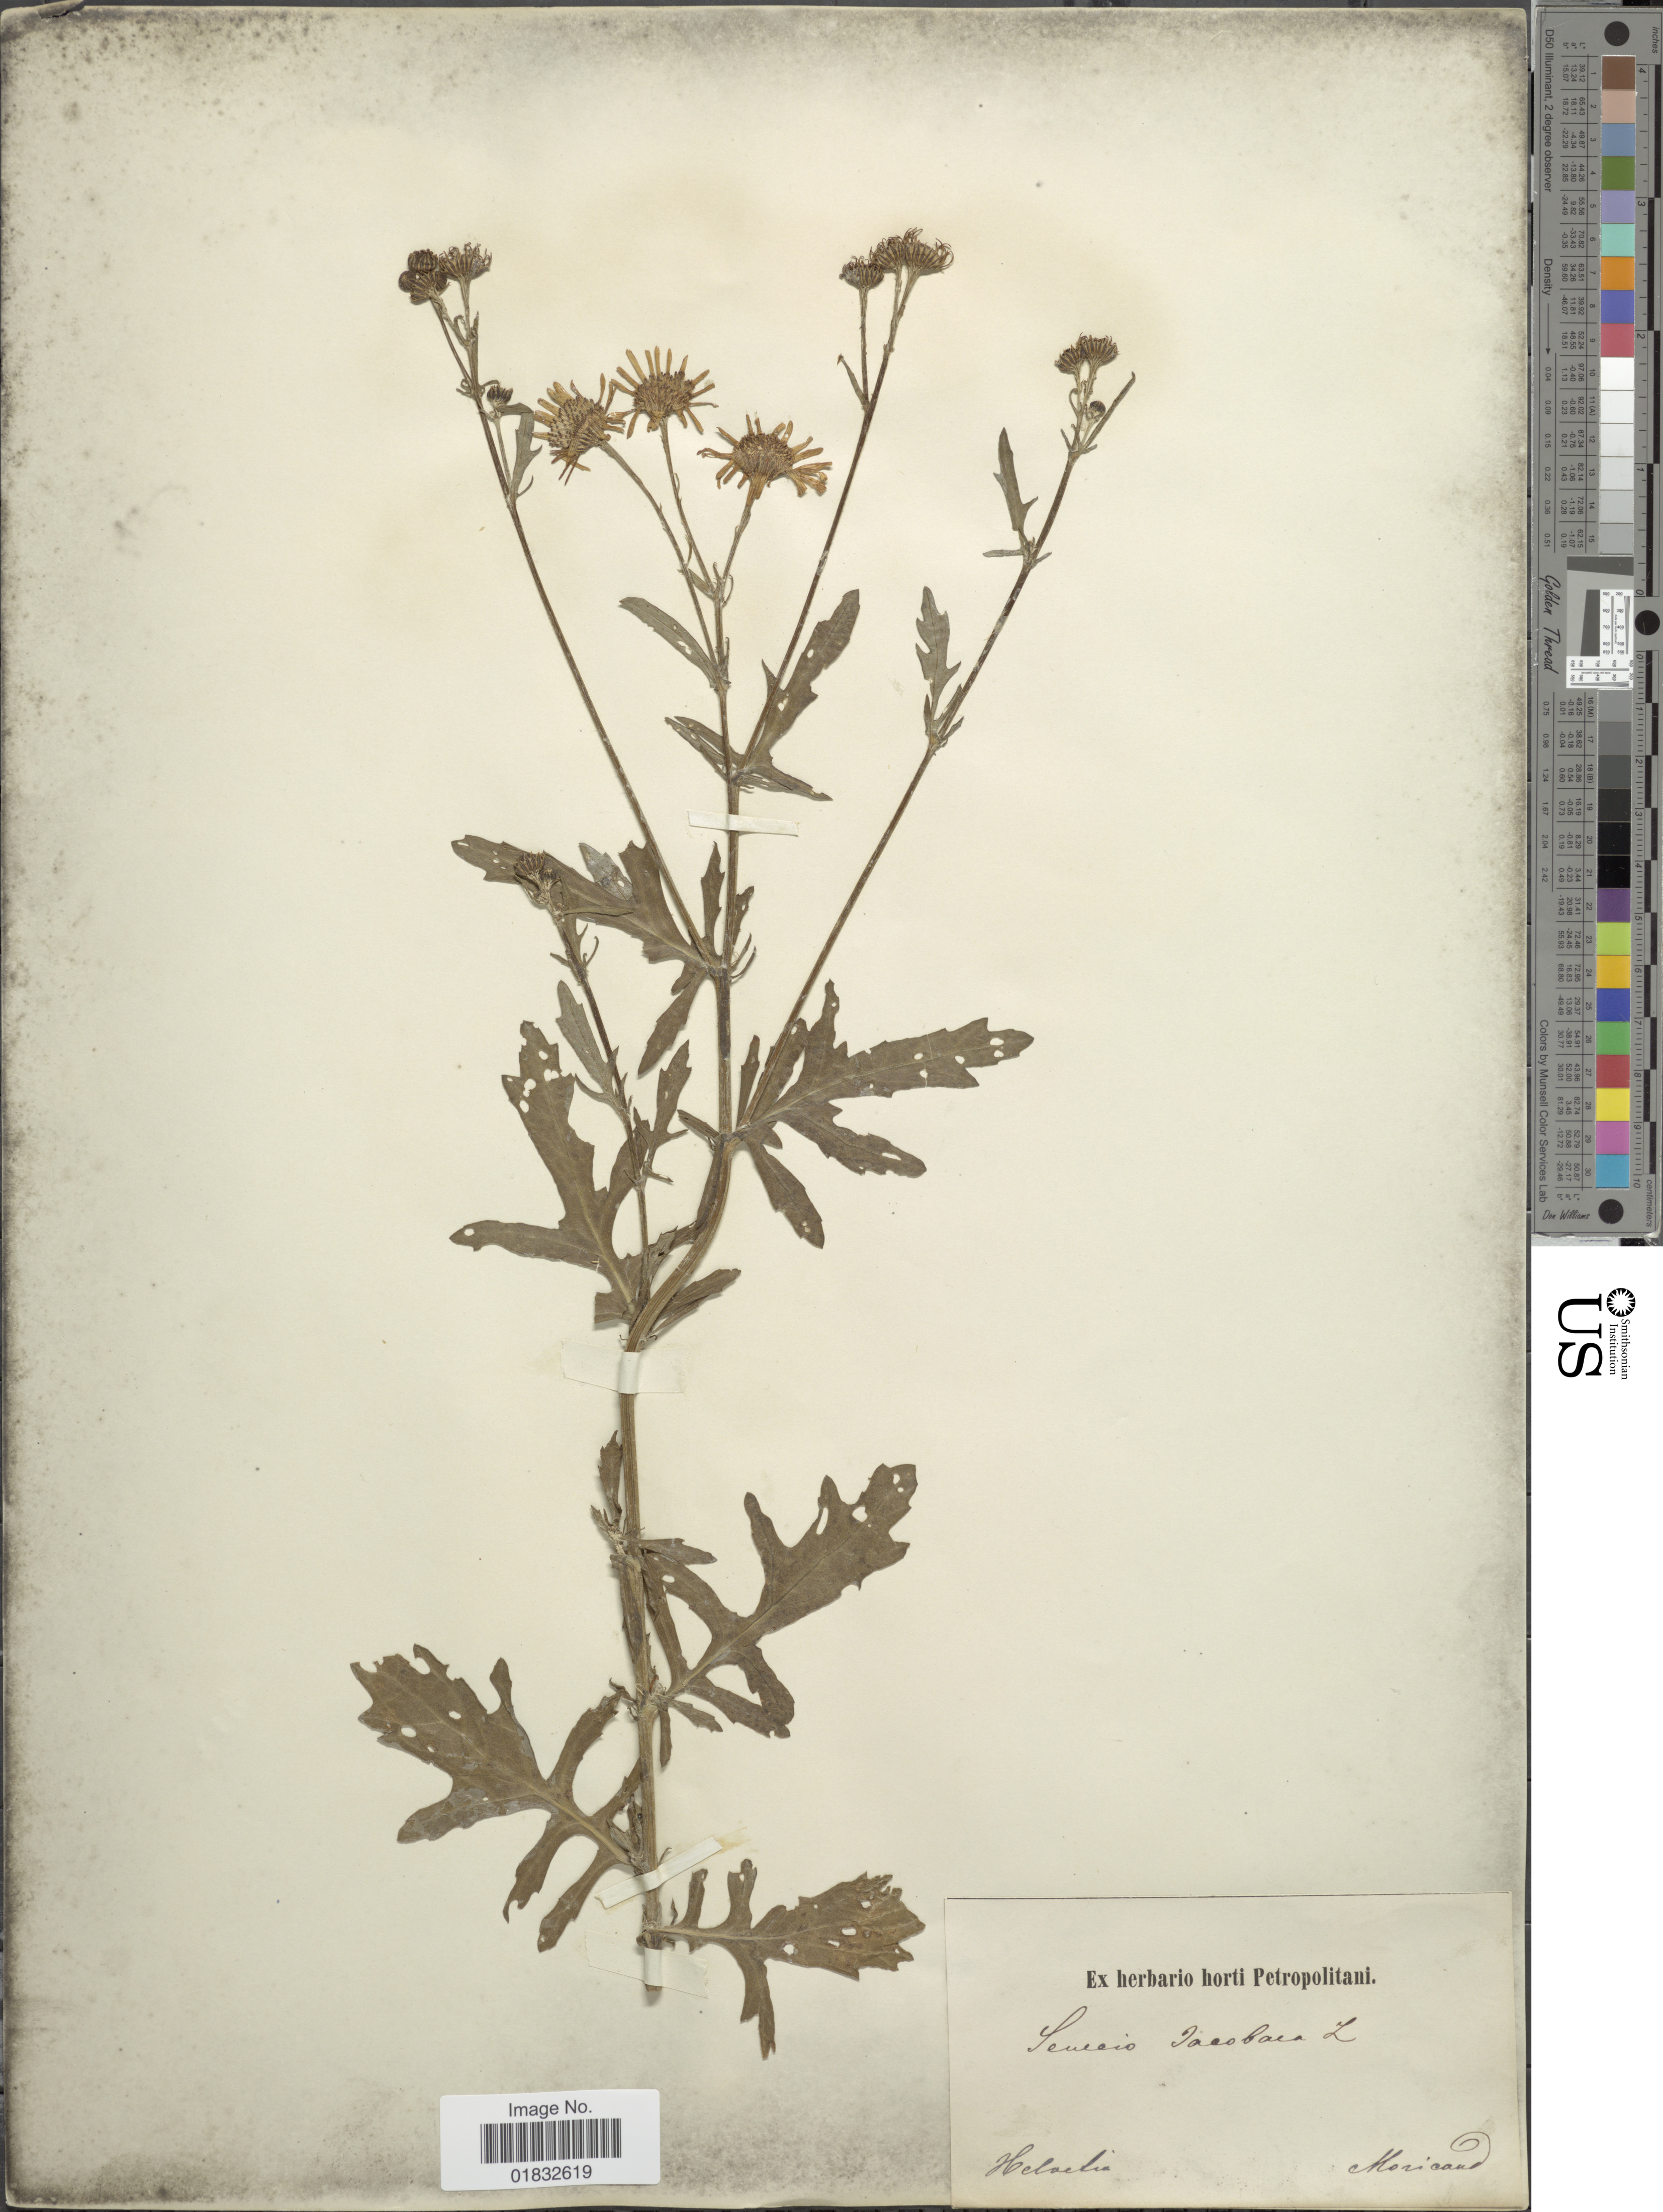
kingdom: Plantae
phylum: Tracheophyta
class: Magnoliopsida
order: Asterales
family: Asteraceae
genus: Jacobaea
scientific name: Jacobaea vulgaris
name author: Gaertn.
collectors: Moricand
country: Switzerland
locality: Helvetia